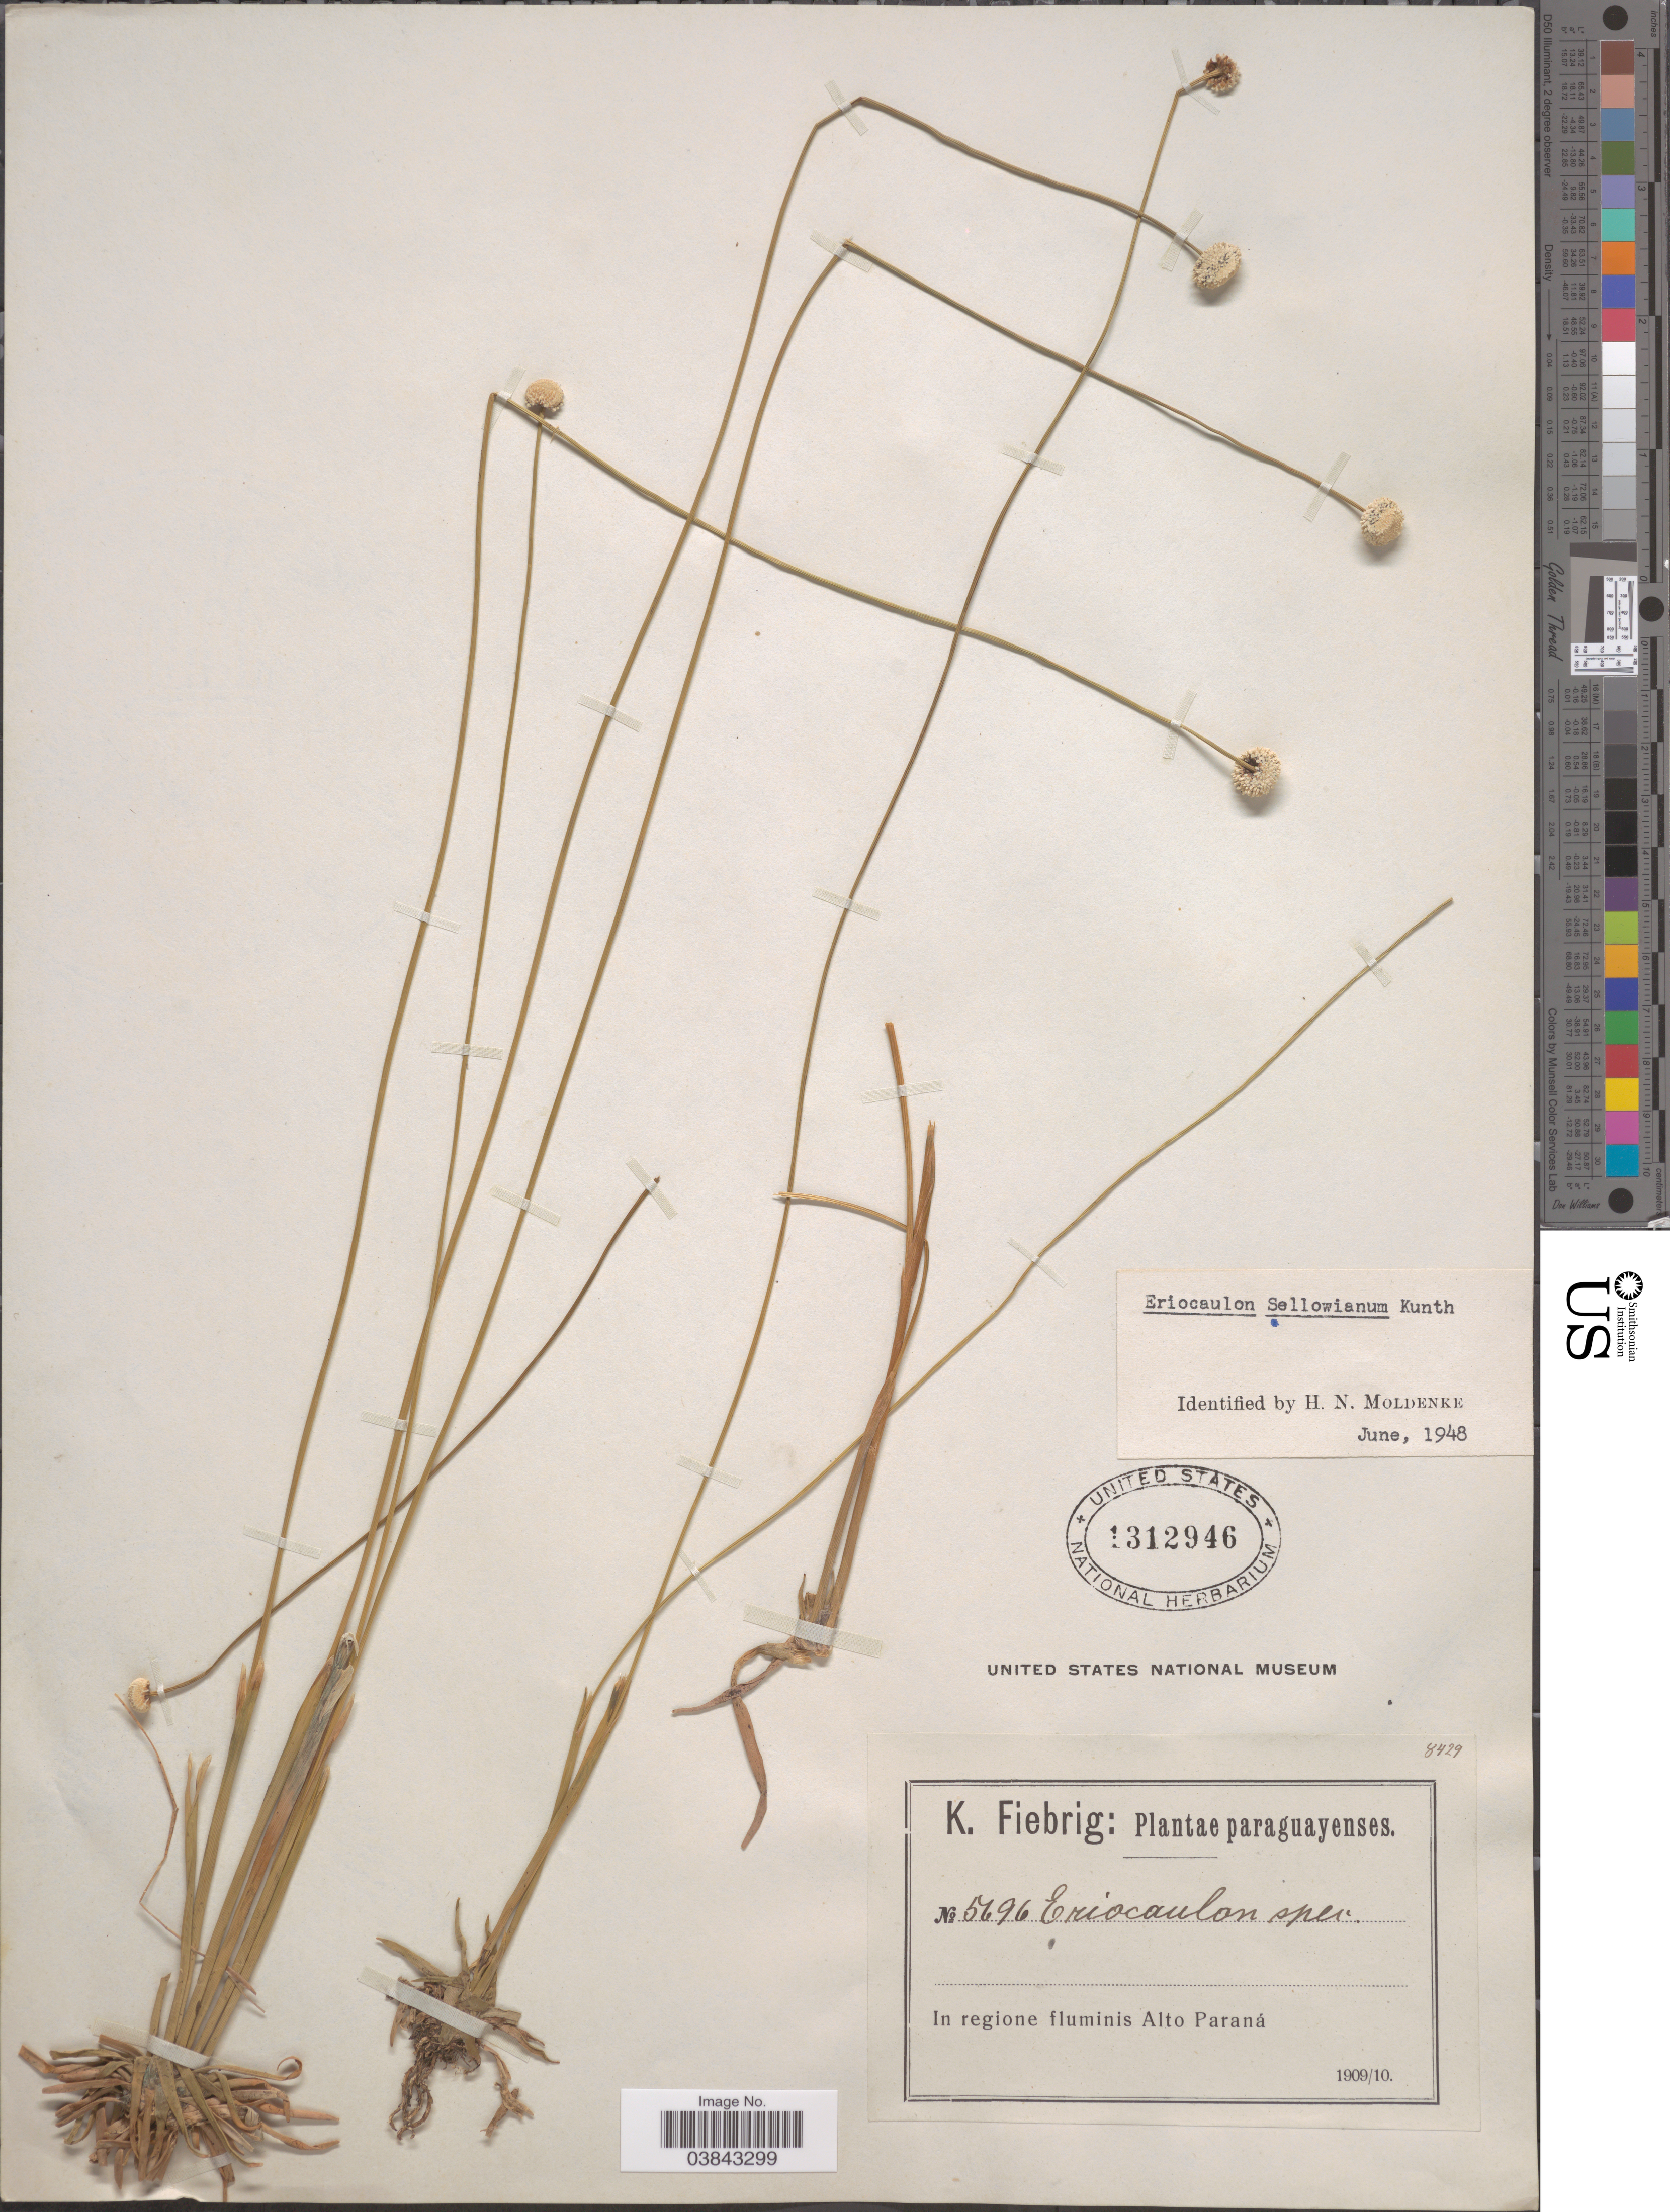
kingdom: Plantae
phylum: Tracheophyta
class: Liliopsida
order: Poales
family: Eriocaulaceae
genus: Eriocaulon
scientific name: Eriocaulon sellowianum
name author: Kunth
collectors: K. Fiebrig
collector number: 5696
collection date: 1909/1910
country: Paraguay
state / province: Alto Parana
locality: In regione fluminis Alto Paraná.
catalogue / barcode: US 1312946